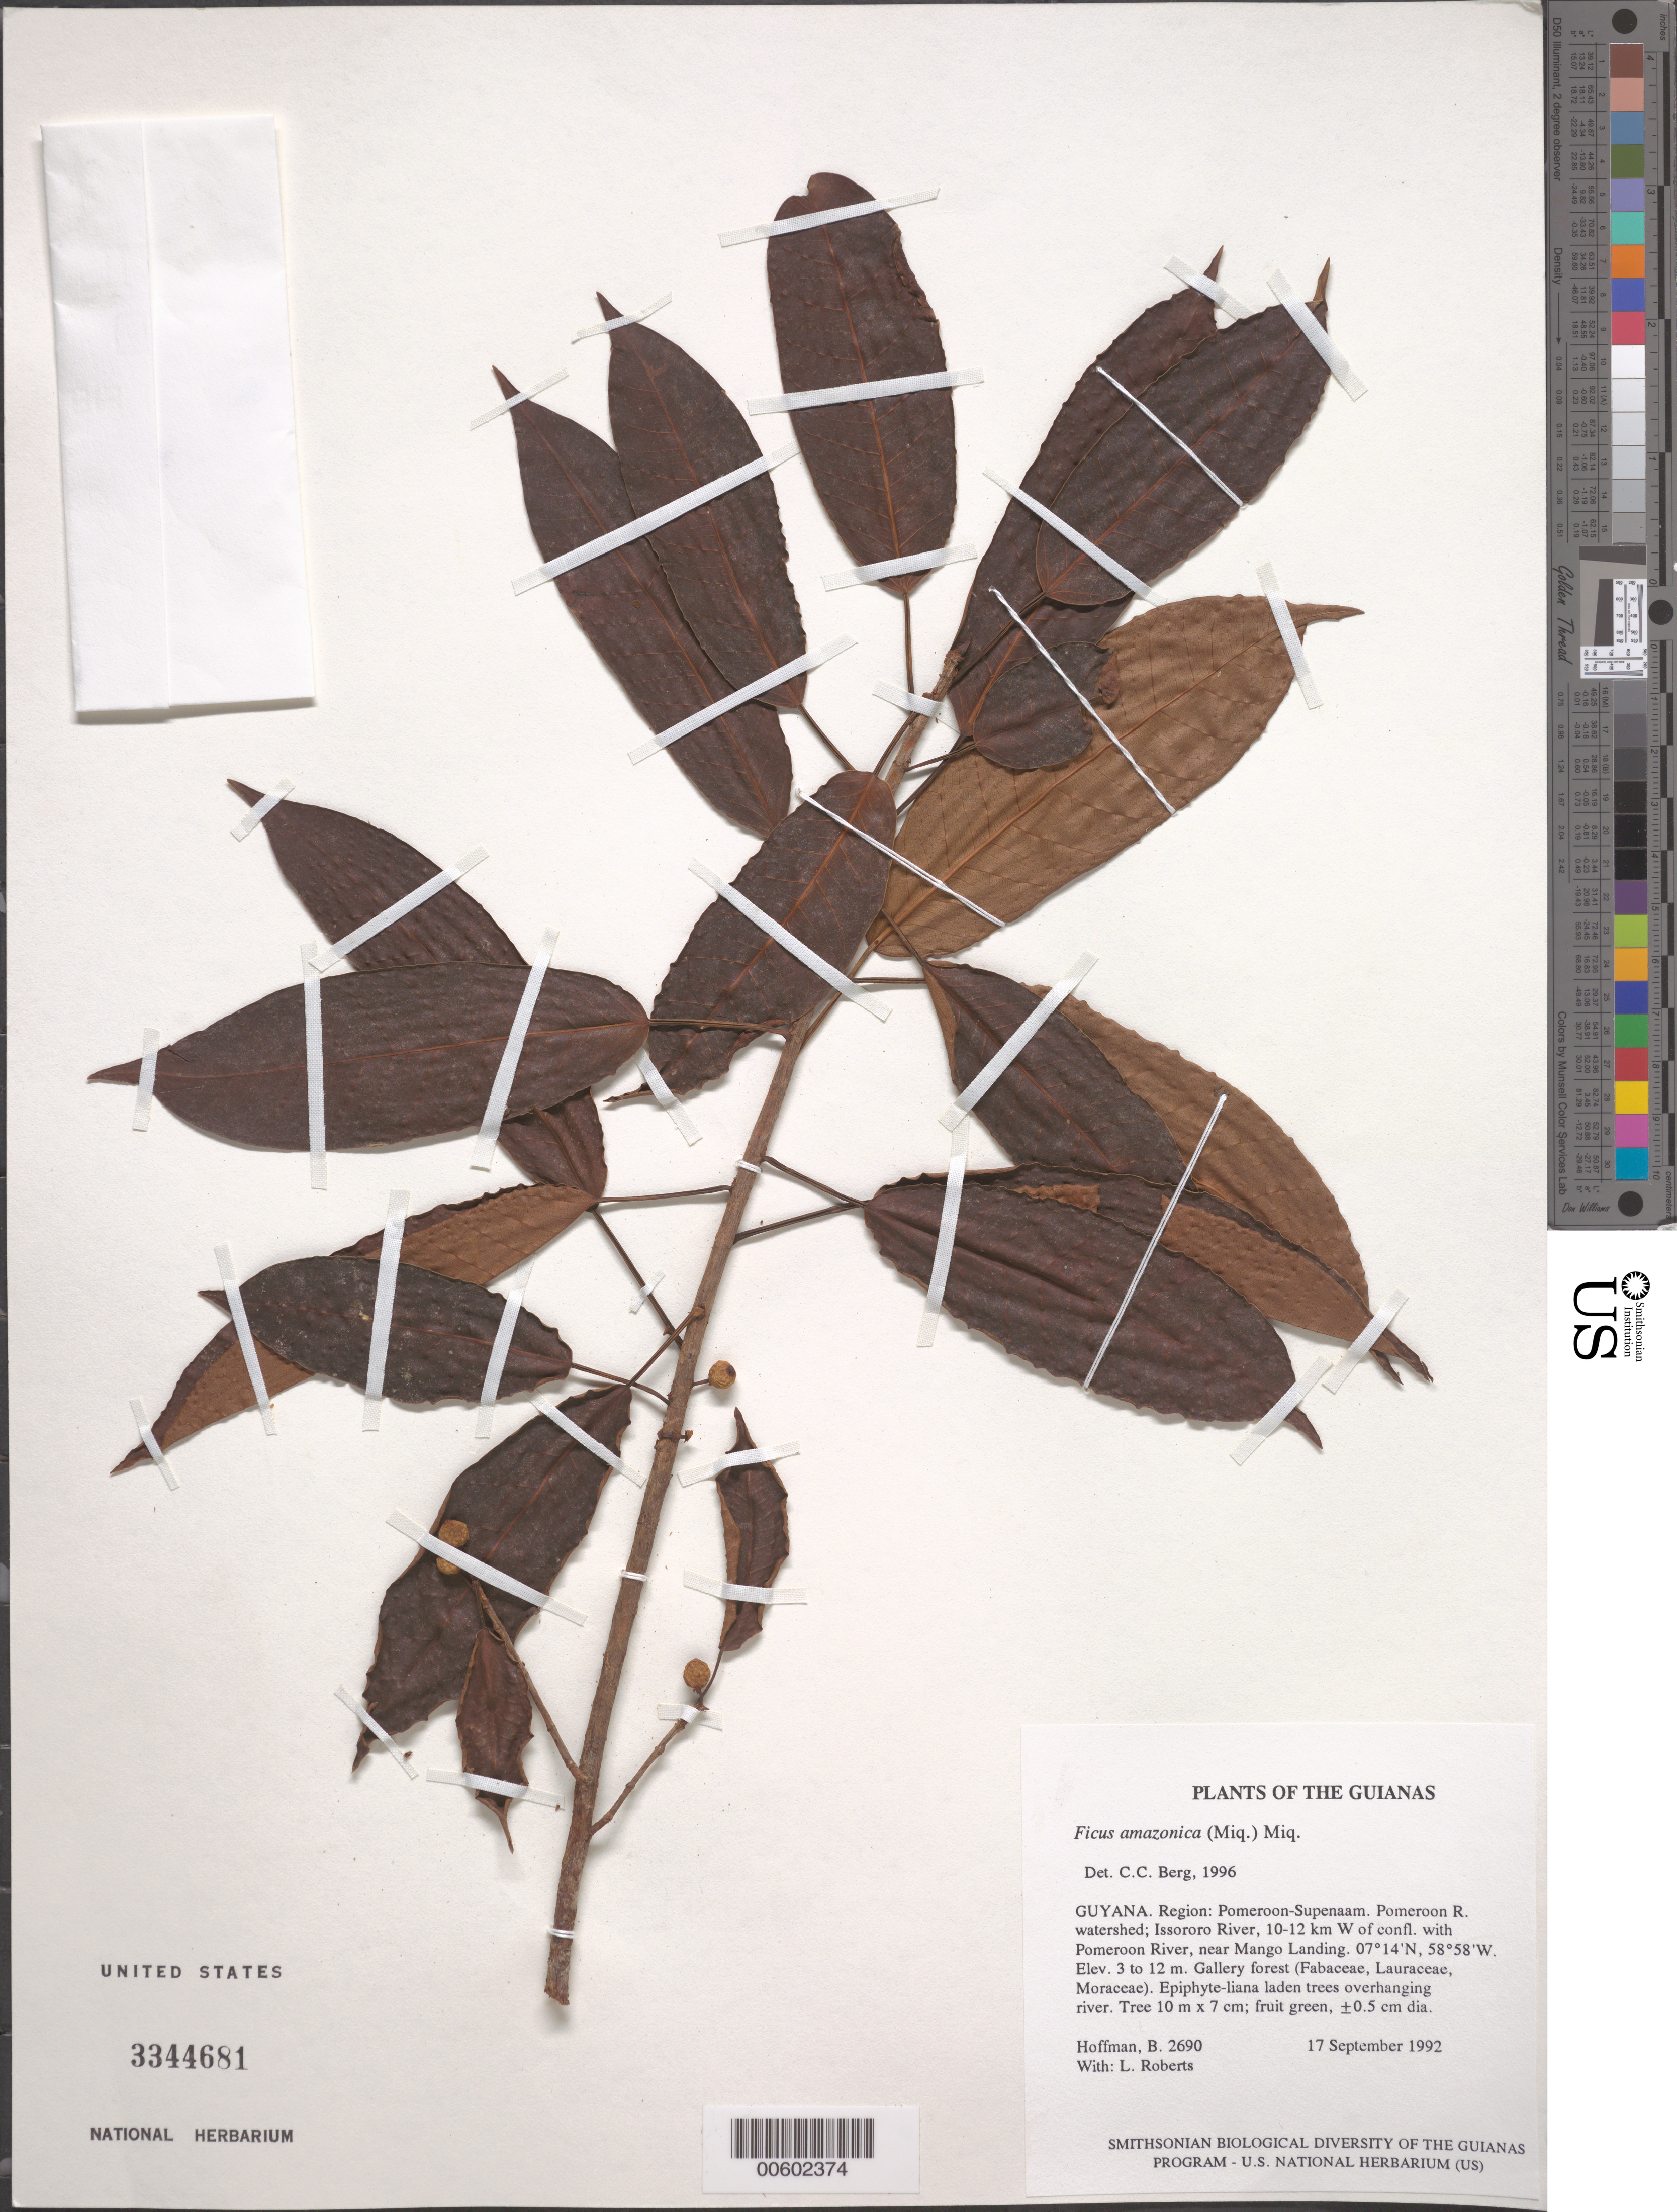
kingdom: Plantae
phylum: Tracheophyta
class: Magnoliopsida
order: Rosales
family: Moraceae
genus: Ficus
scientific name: Ficus amazonica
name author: (Miq.) Miq.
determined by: Berg, C. C.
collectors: B. Hoffman & L. Roberts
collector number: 2690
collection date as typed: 17 September 1992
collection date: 1992-09-17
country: Guyana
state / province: Pomeroon-Supenaam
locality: Pomeroon River watershed; Issororo River, 10-12 km W of confluence w/ Pomeroon River, near Mango Landing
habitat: Gallery forest (Fabaceae, Lauraceae, Moraceae). Epiphyte-liana laden trees overhanging river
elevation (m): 3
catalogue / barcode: US 3344681